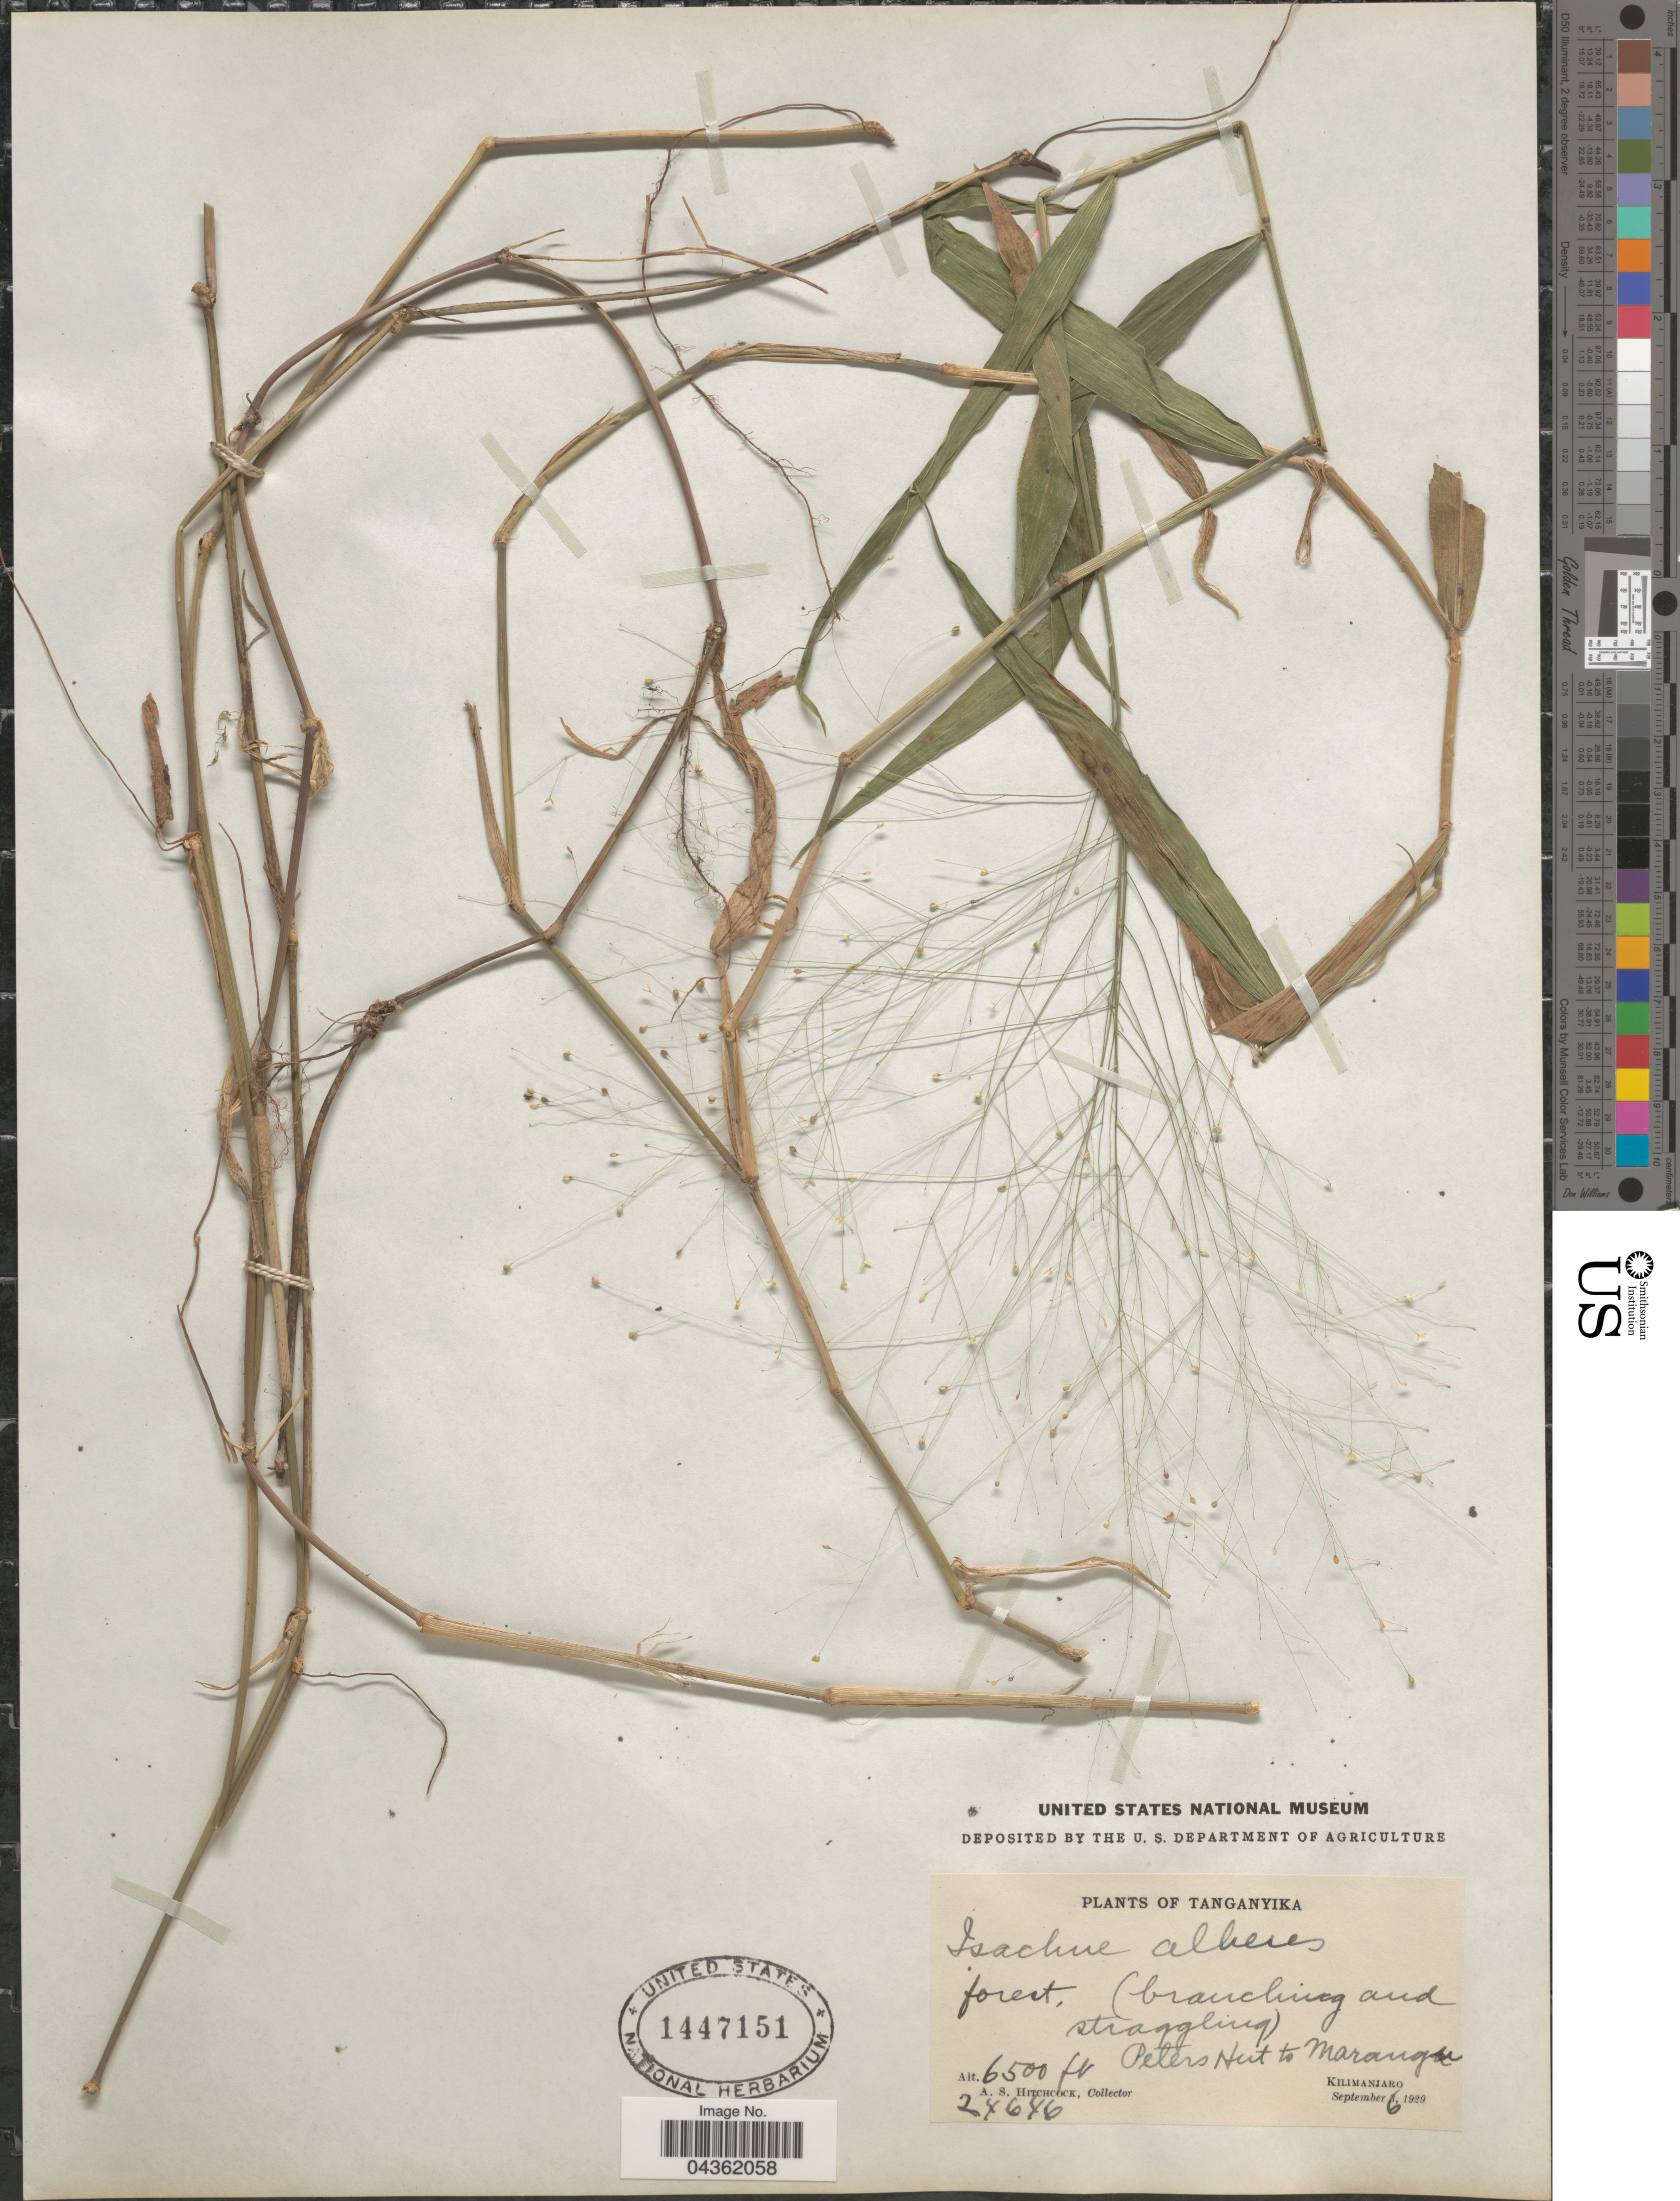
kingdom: Plantae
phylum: Tracheophyta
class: Liliopsida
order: Poales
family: Poaceae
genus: Isachne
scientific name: Isachne mauritiana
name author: Kunth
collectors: A. S. Hitchcock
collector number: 24646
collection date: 1929-09-06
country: Tanzania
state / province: Kilimanjaro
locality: Peters Hut to Marangu. Kilimanjaro. Tanganyika.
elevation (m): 1981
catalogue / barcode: US 1447151